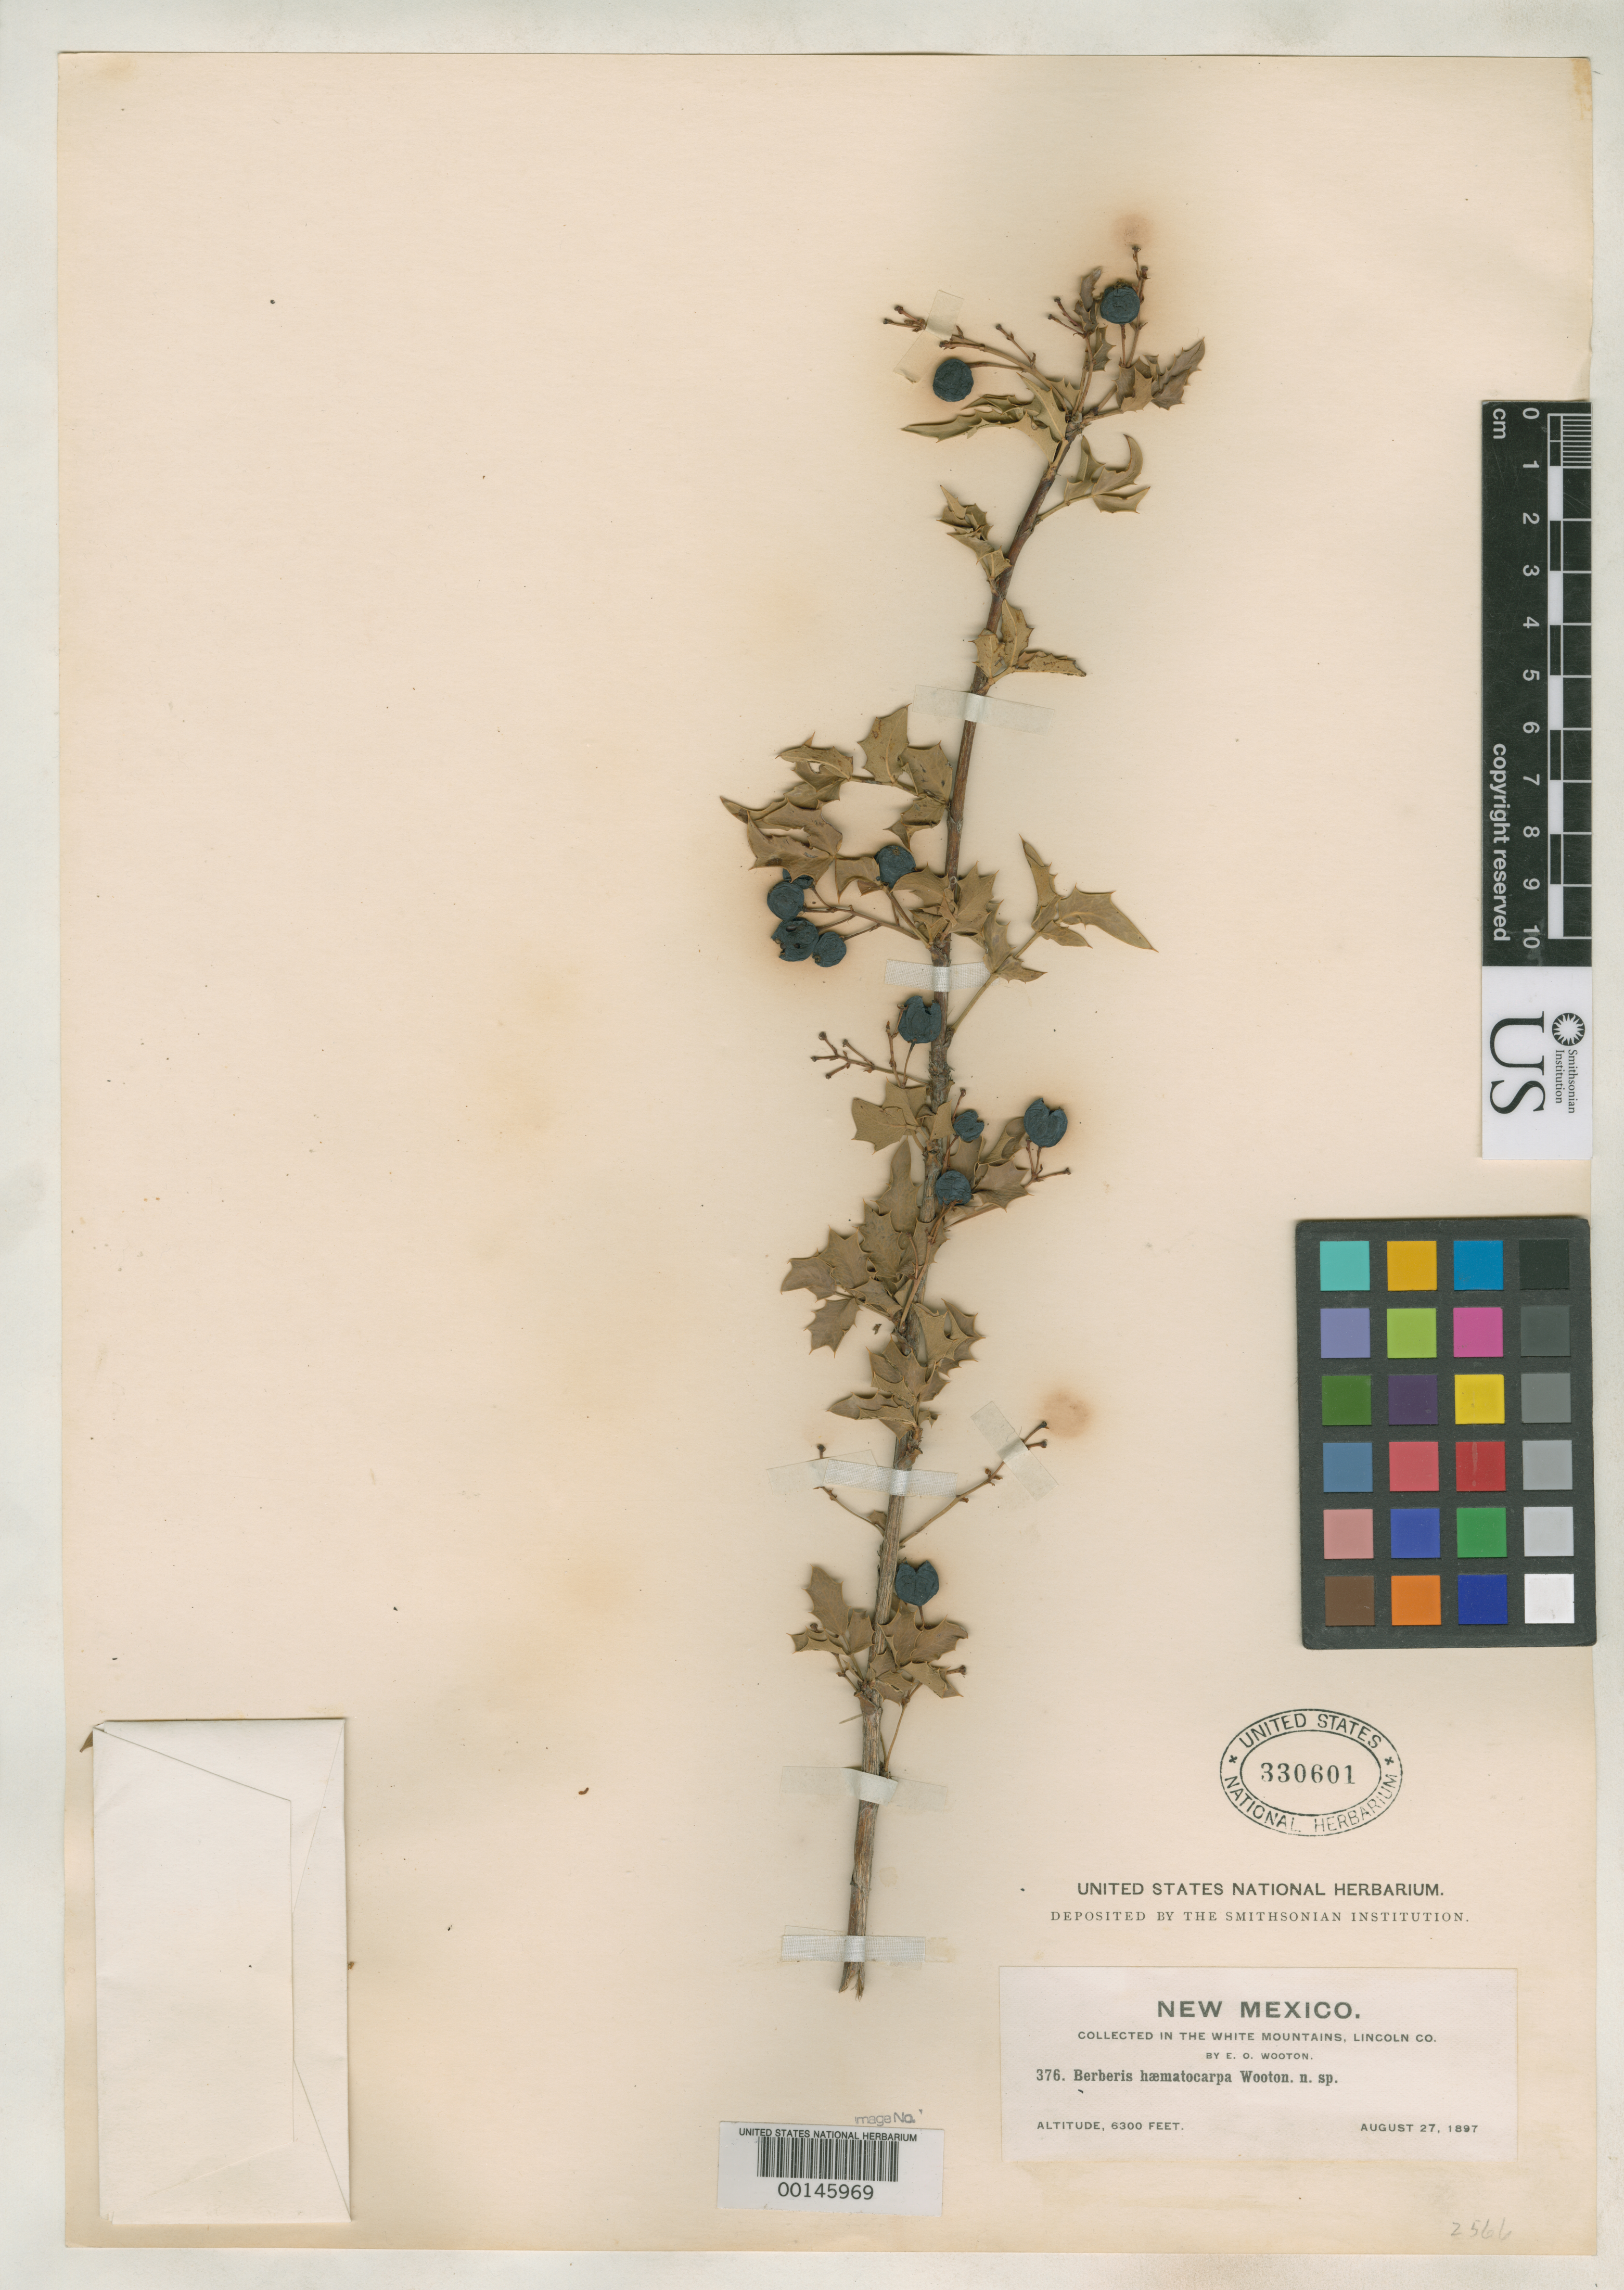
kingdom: Plantae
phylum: Tracheophyta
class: Magnoliopsida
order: Ranunculales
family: Berberidaceae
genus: Berberis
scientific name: Berberis haematocarpa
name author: Wooton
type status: Type Collection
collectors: E. O. Wooton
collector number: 376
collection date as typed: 27 Aug 1897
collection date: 1897-08-27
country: United States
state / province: New Mexico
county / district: Lincoln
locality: White Mountains, Mescalero Agency.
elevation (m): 1920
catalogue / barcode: US 330601